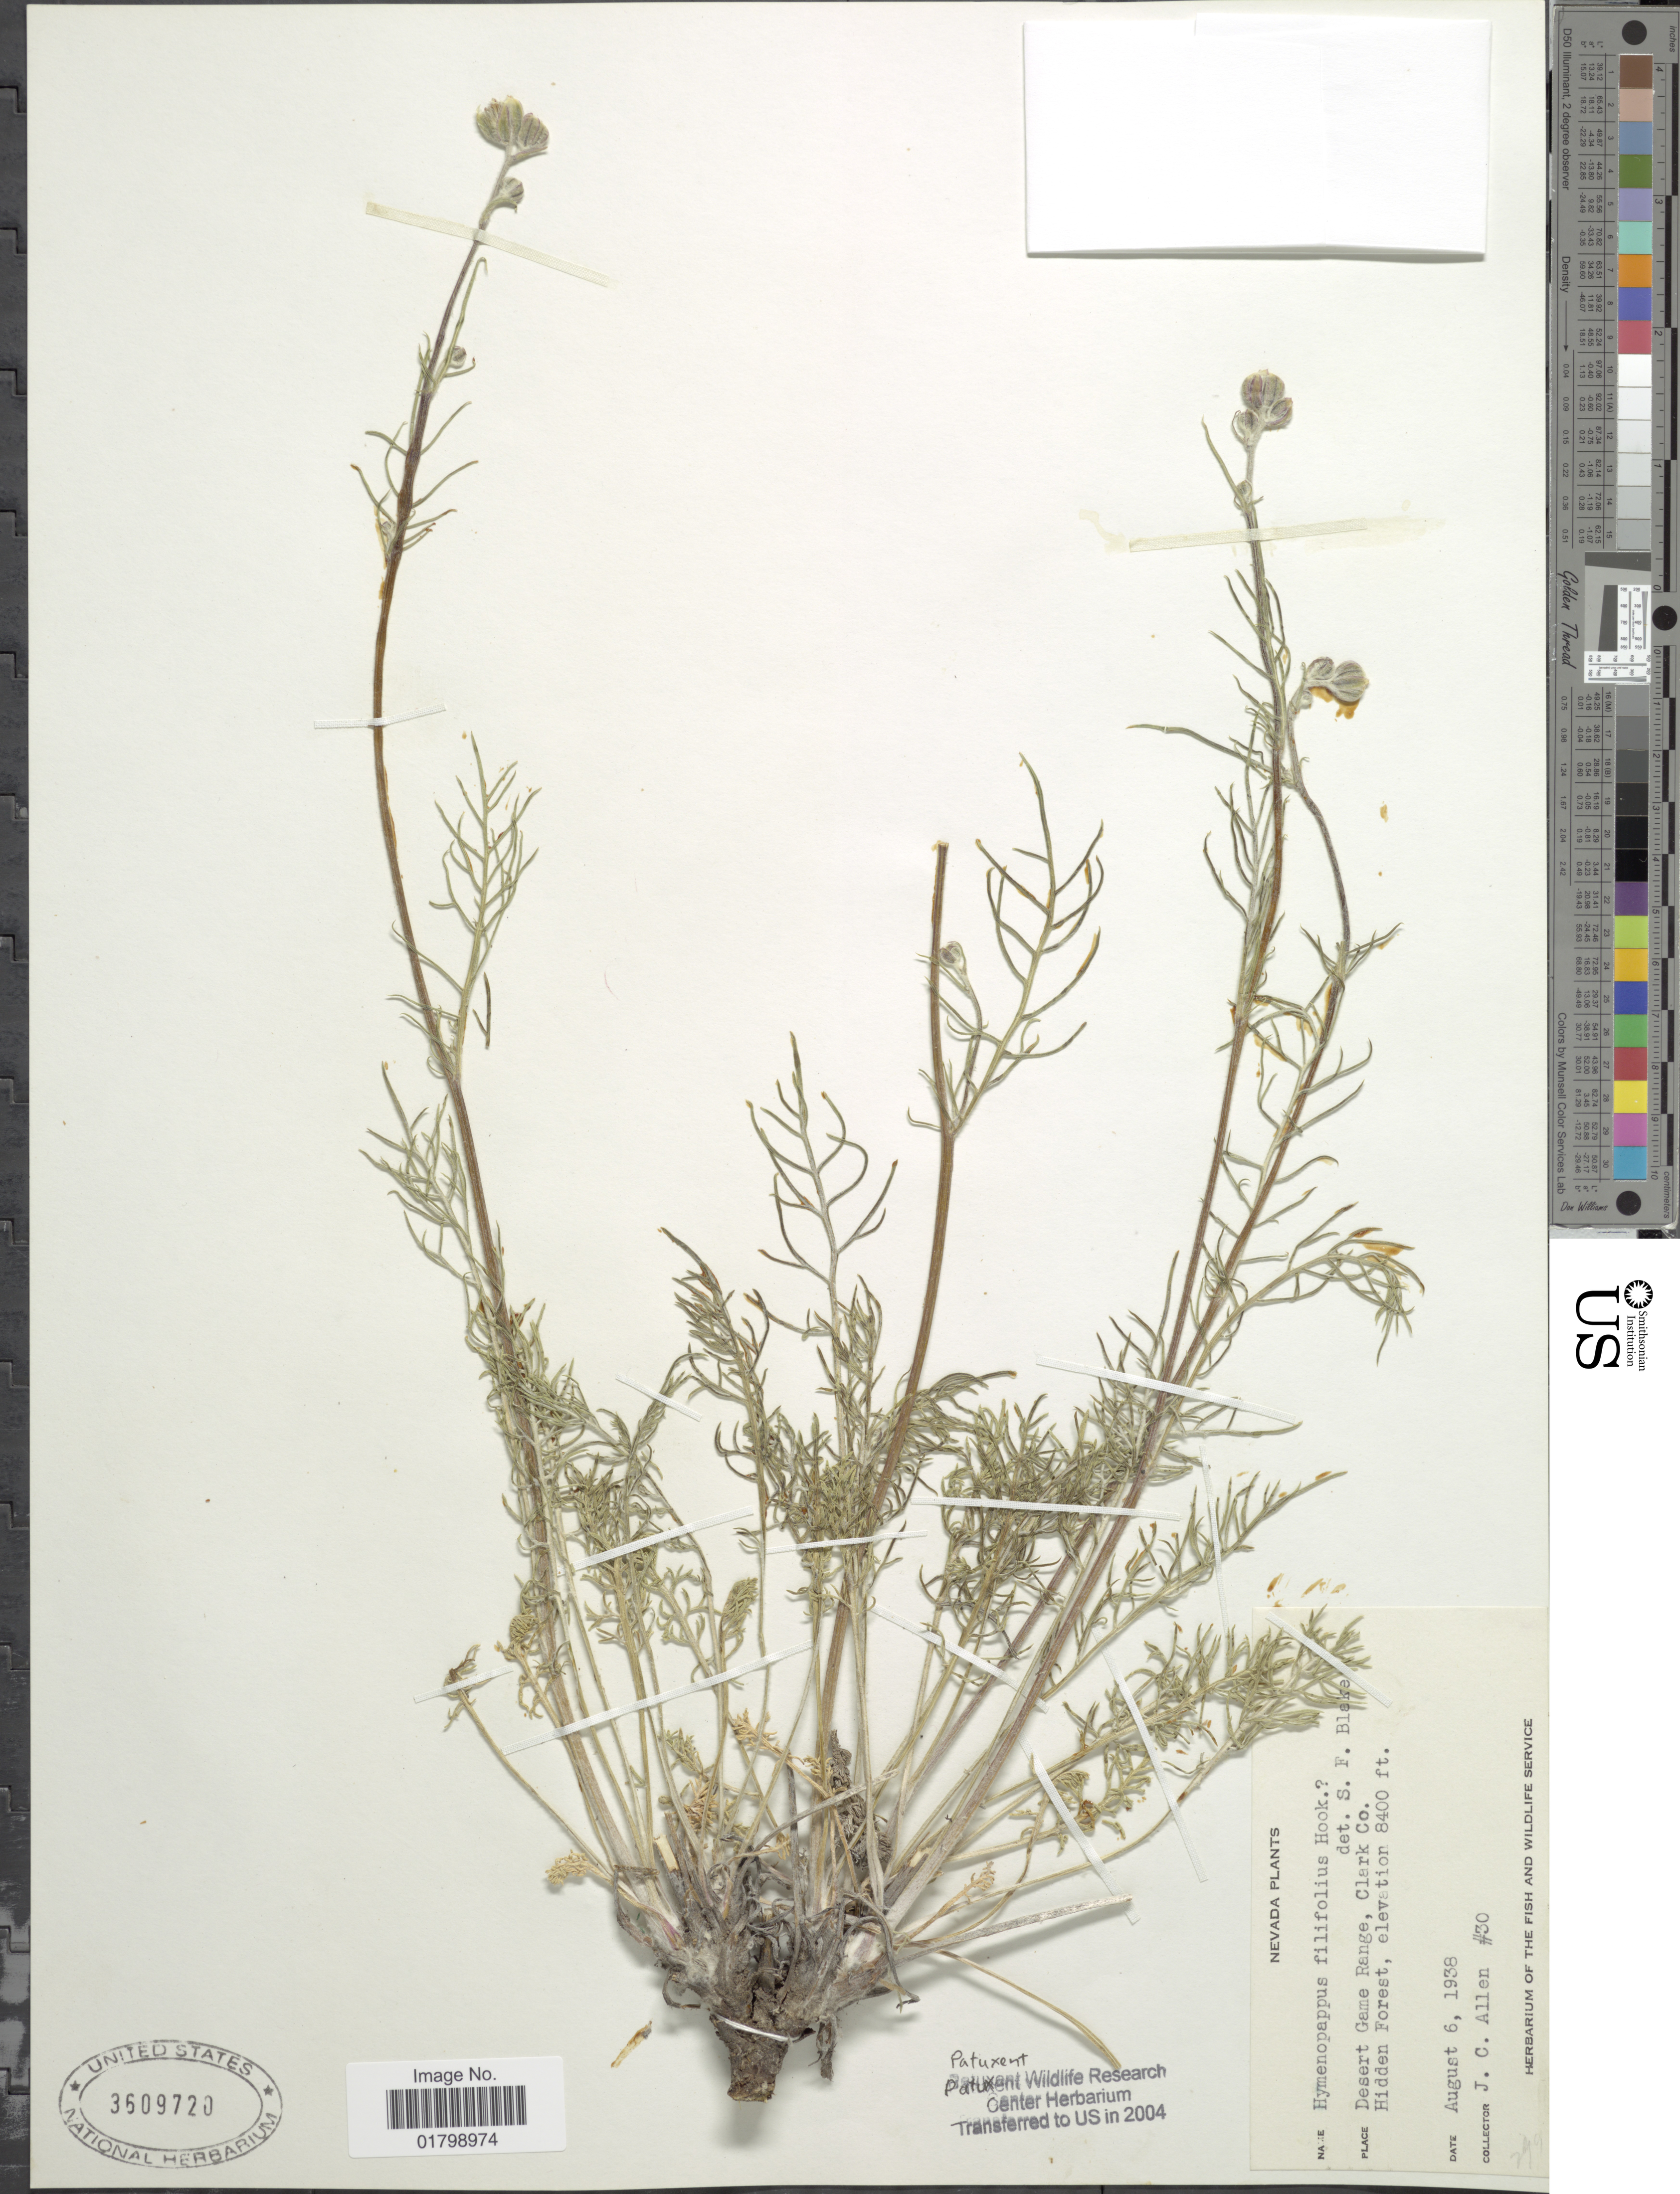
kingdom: Plantae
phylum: Tracheophyta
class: Magnoliopsida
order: Asterales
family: Asteraceae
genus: Hymenopappus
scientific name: Hymenopappus flavescens var. flavescens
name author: A. Gray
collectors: J. C. Allen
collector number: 30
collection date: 1938-08-06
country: United States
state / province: Nevada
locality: Desert Game Range, Clark Co., Hidden Forest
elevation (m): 2560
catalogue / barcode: US 3609720